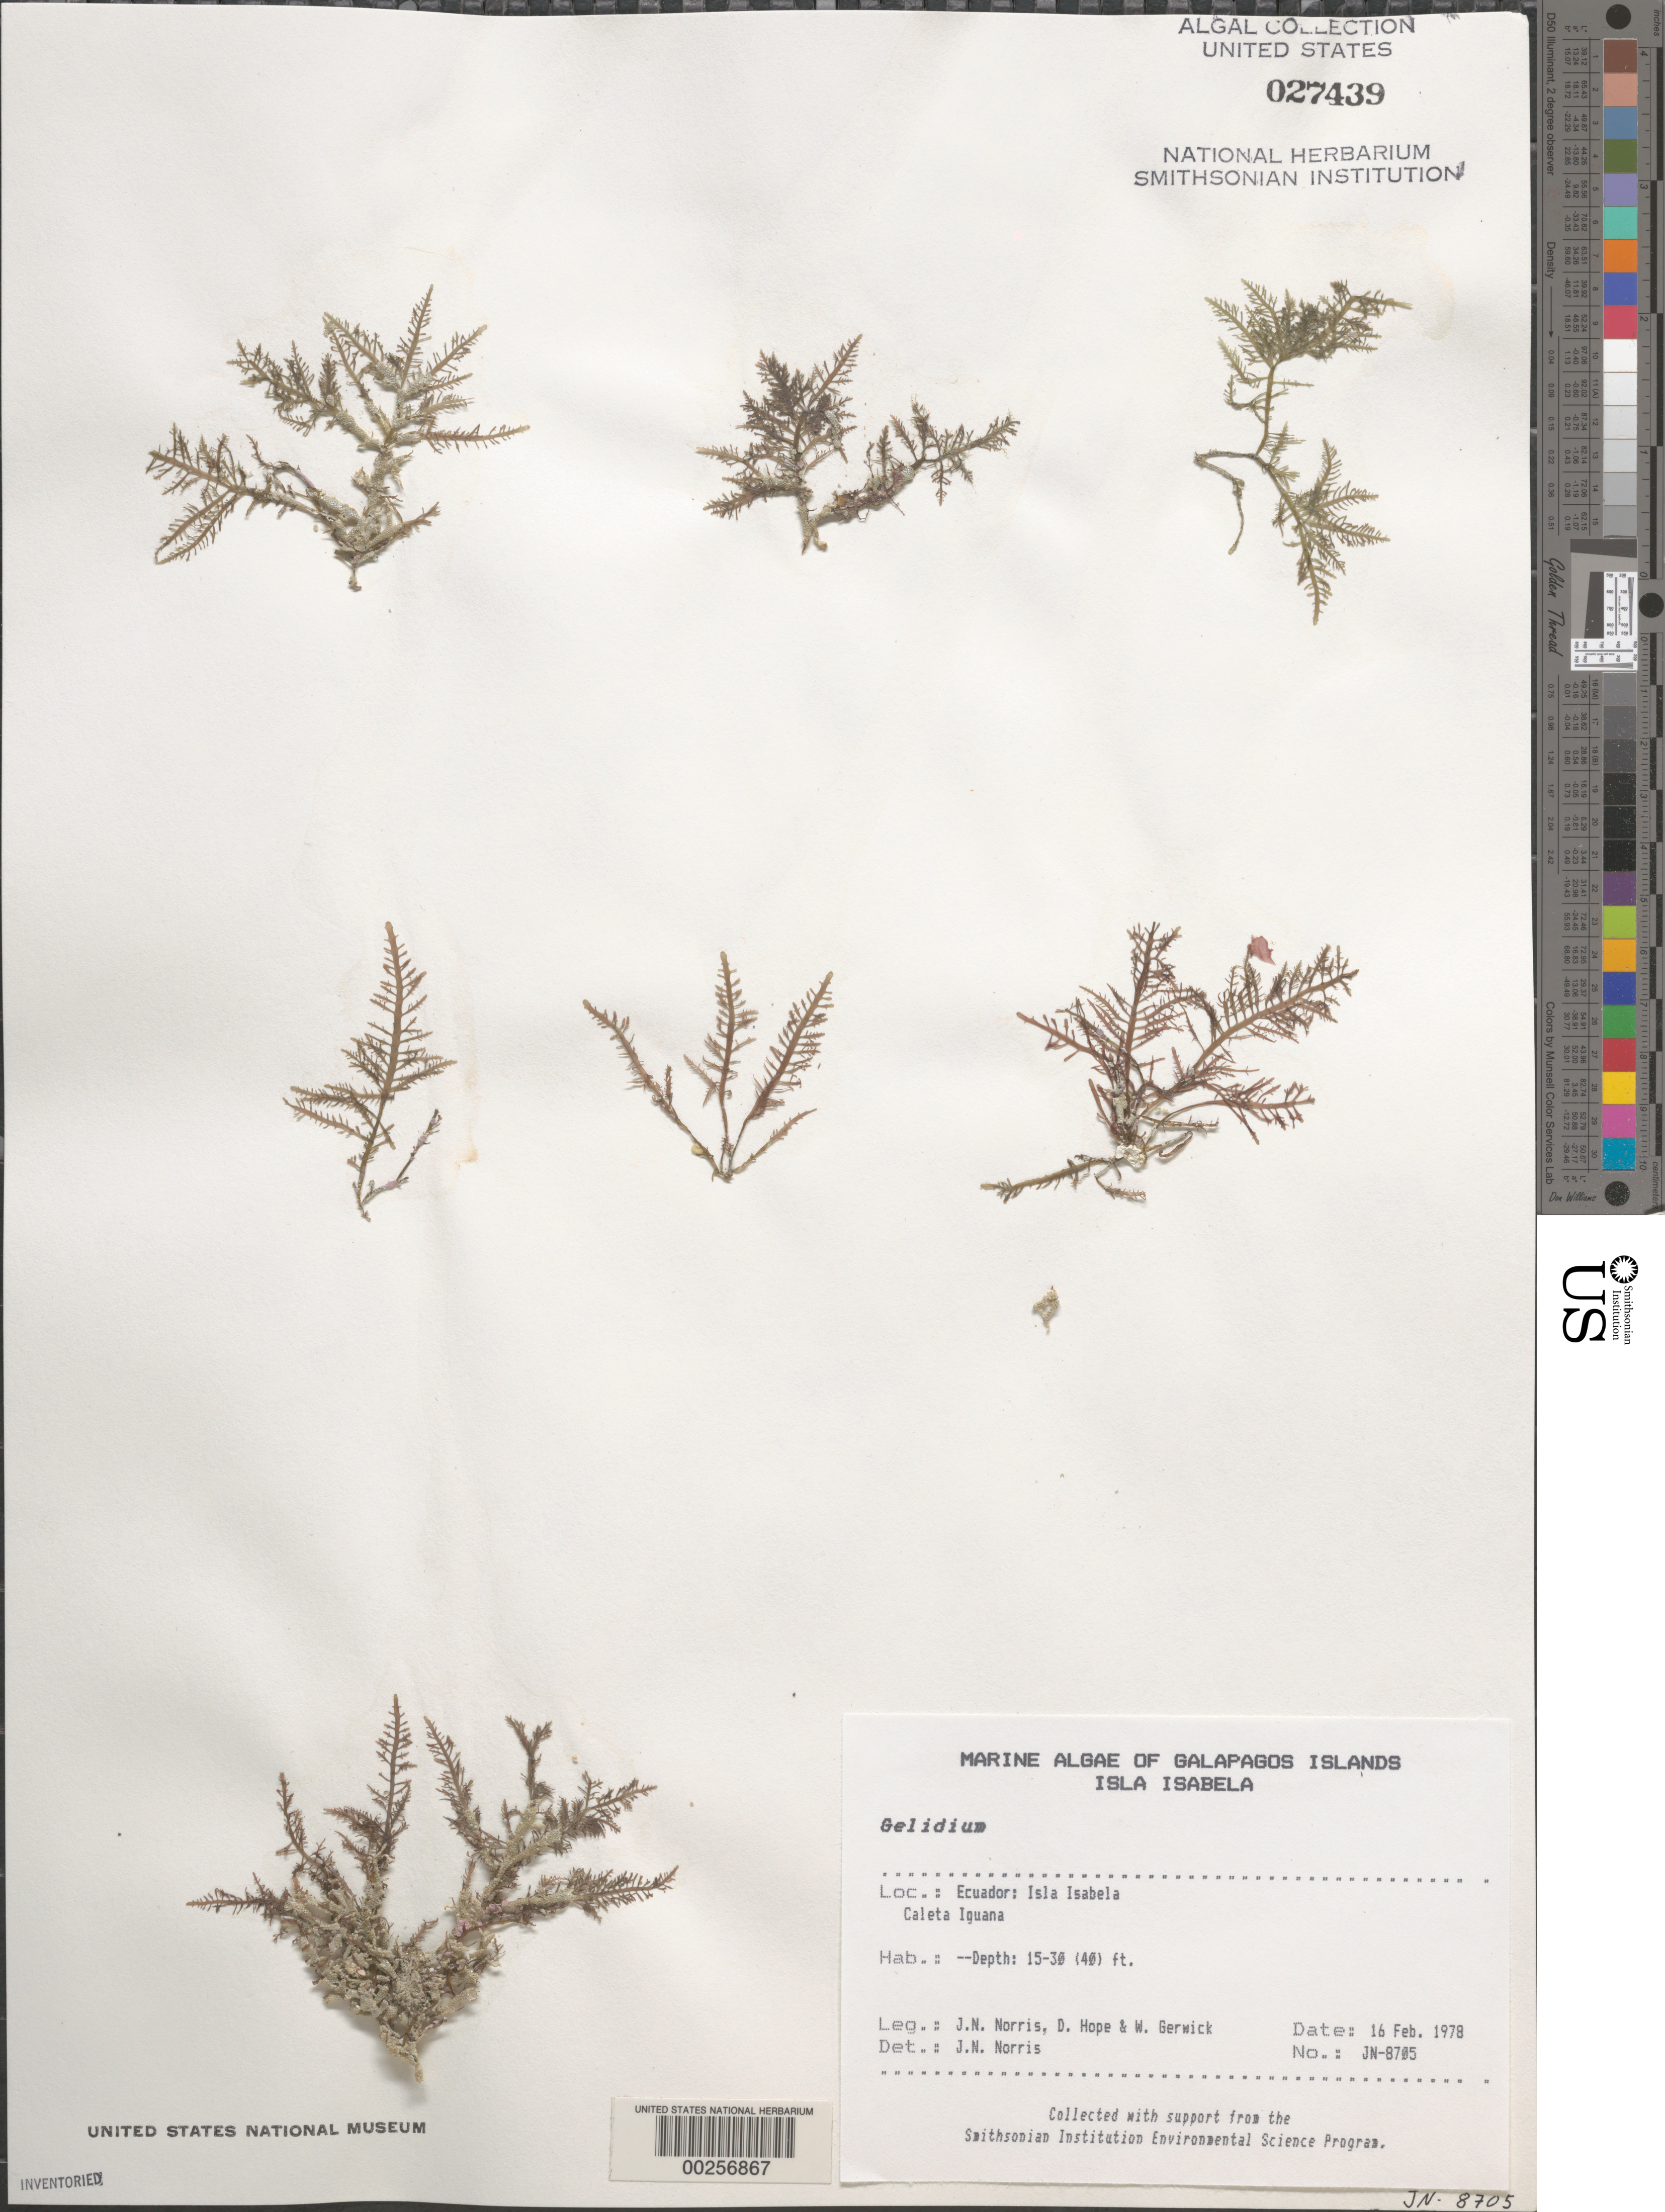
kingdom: Plantae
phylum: Rhodophyta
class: Florideophyceae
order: Gelidiales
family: Gelidiaceae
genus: Gelidium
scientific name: Gelidium sp.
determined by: Norris, James N.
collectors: J. N. Norris, D. Hope & W. Gerwick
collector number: JN-8705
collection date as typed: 16 Feb 1978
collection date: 1978-02-16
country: Ecuador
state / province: Colón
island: Isabela [Albemarle]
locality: Caleta Iguana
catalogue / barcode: US 27439